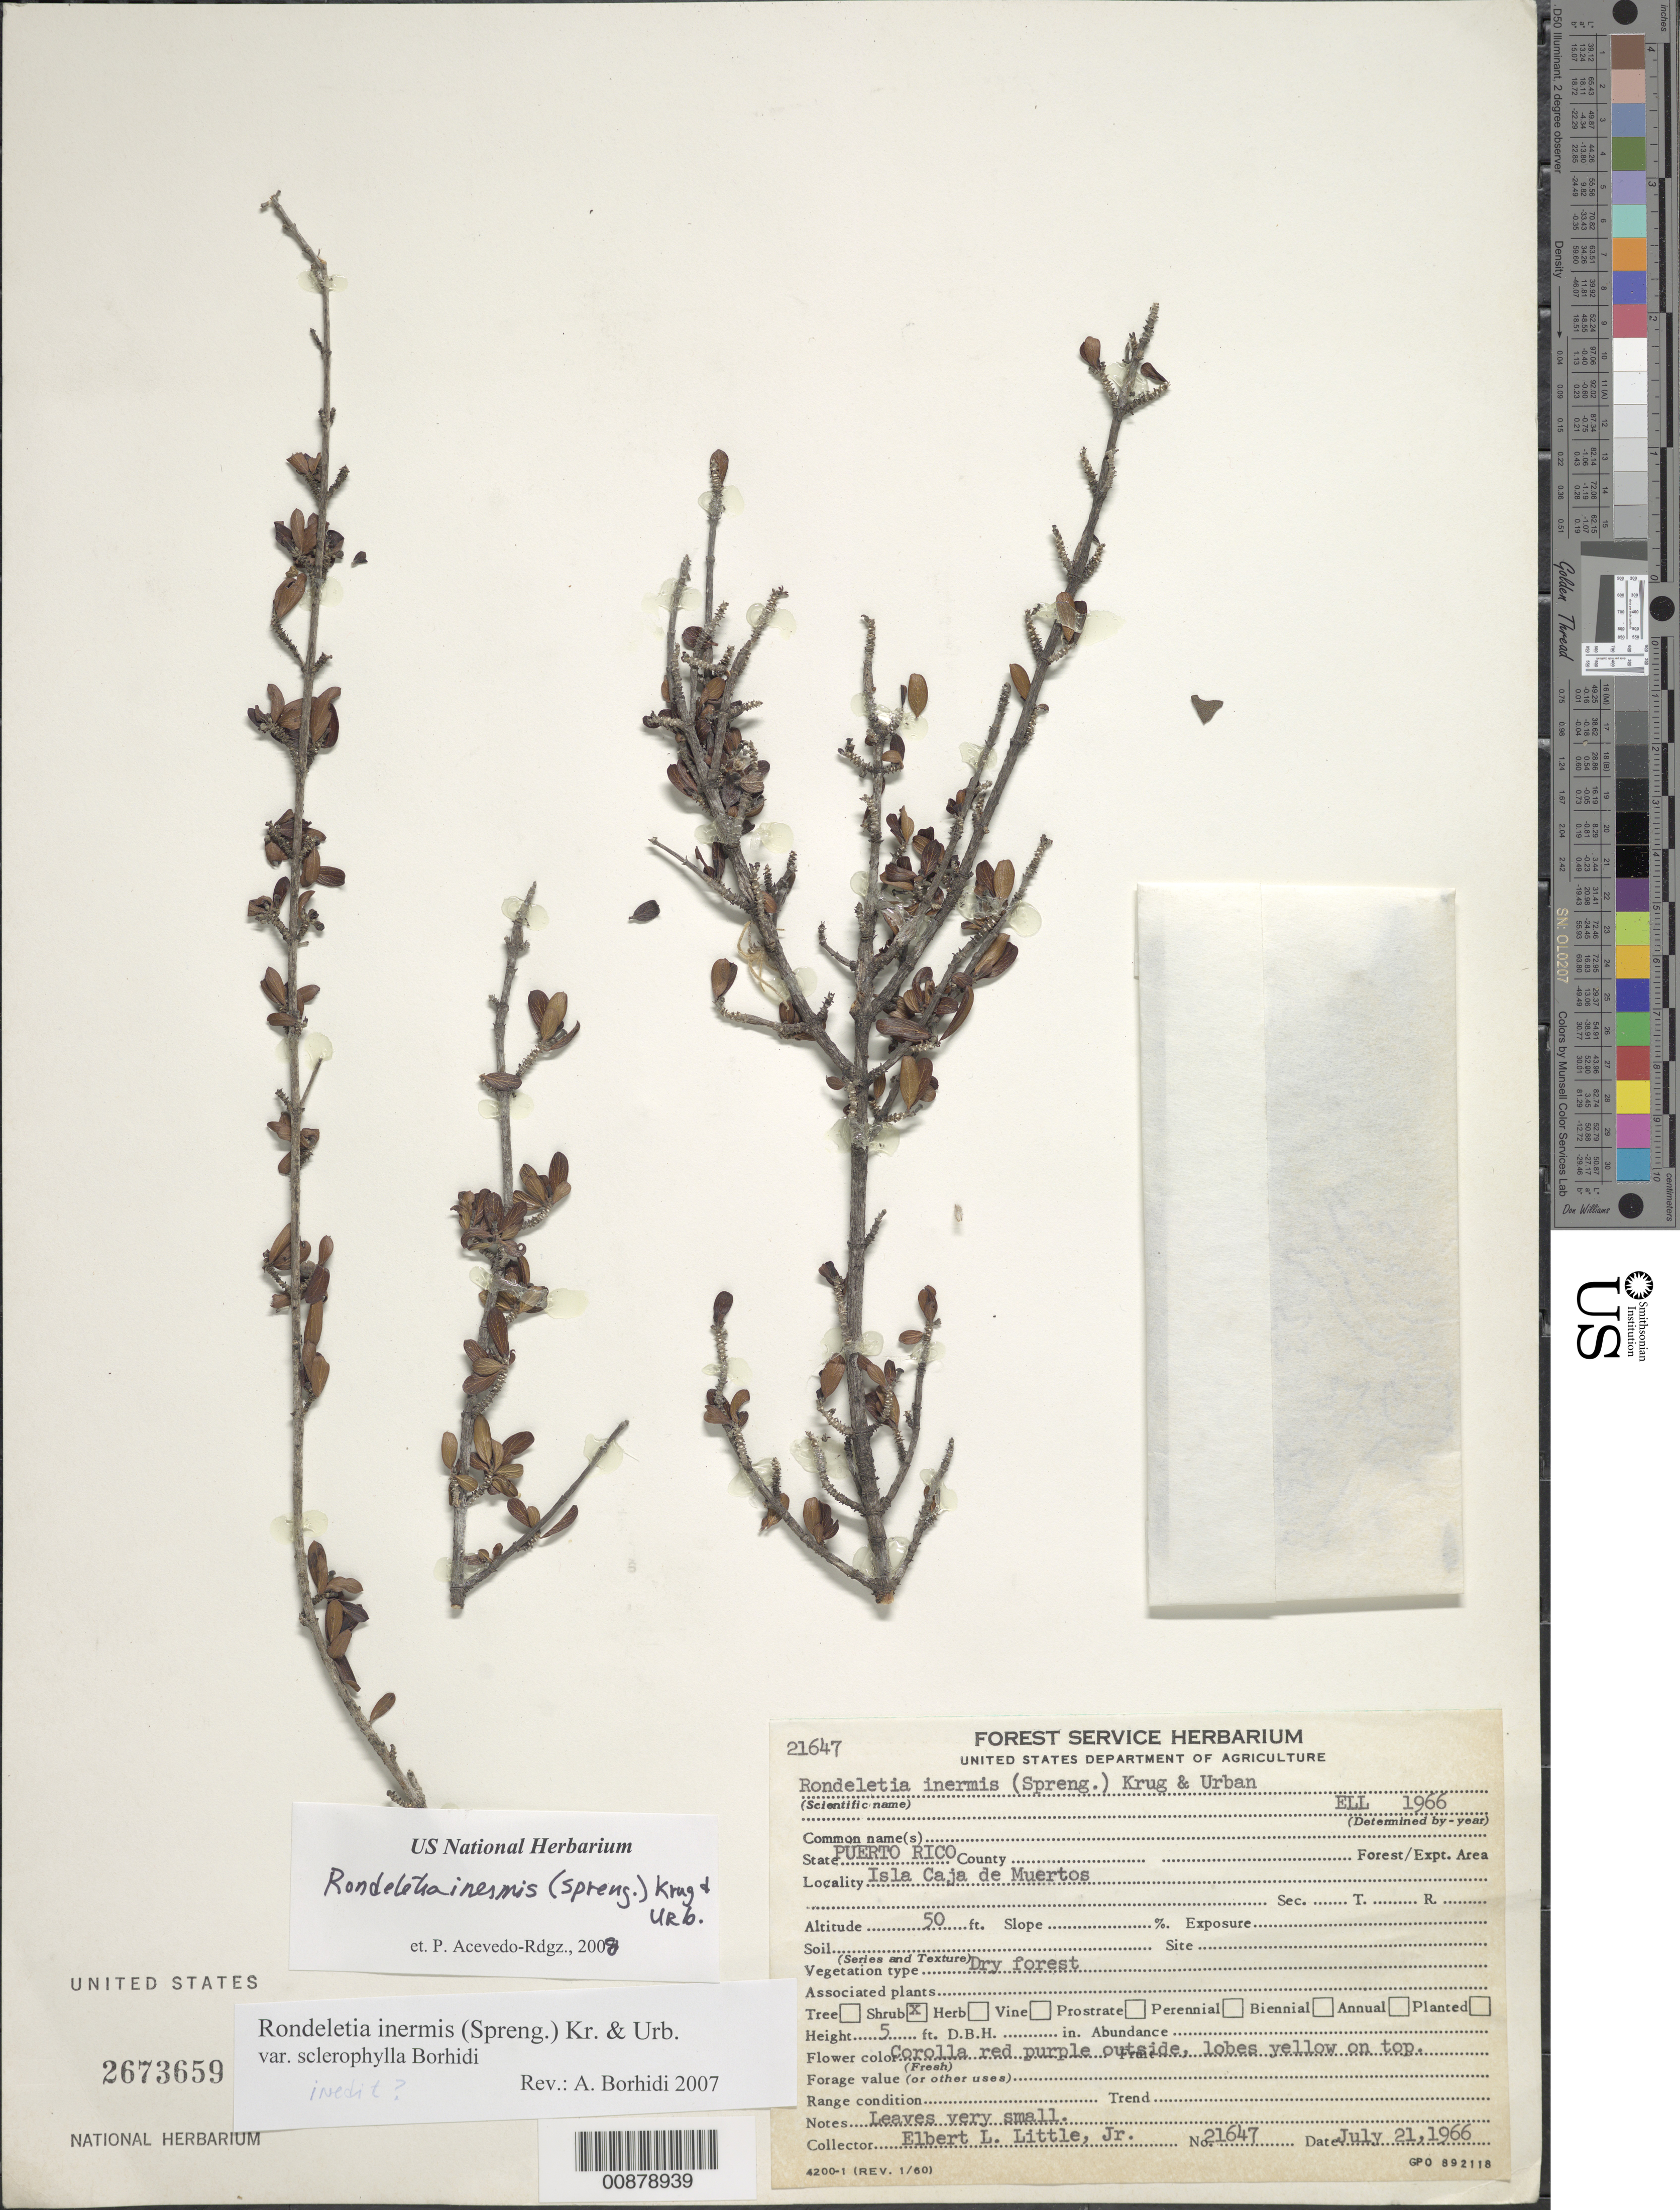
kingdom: Plantae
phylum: Tracheophyta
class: Magnoliopsida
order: Gentianales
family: Rubiaceae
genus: Rondeletia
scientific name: Rondeletia inermis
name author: (Spreng.) Krug & Urb.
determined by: Acevedo-Rodríguez, P., (BOT), Smithsonian Institution - National Museum of Natural History (UNITED STATES)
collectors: E. L. Little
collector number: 21647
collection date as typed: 21 Jul 1966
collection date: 1966-07-21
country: Puerto Rico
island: Caja de Muerto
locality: Isla Caja de Muertos.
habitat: Dry forest.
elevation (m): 15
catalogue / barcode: US 2673659